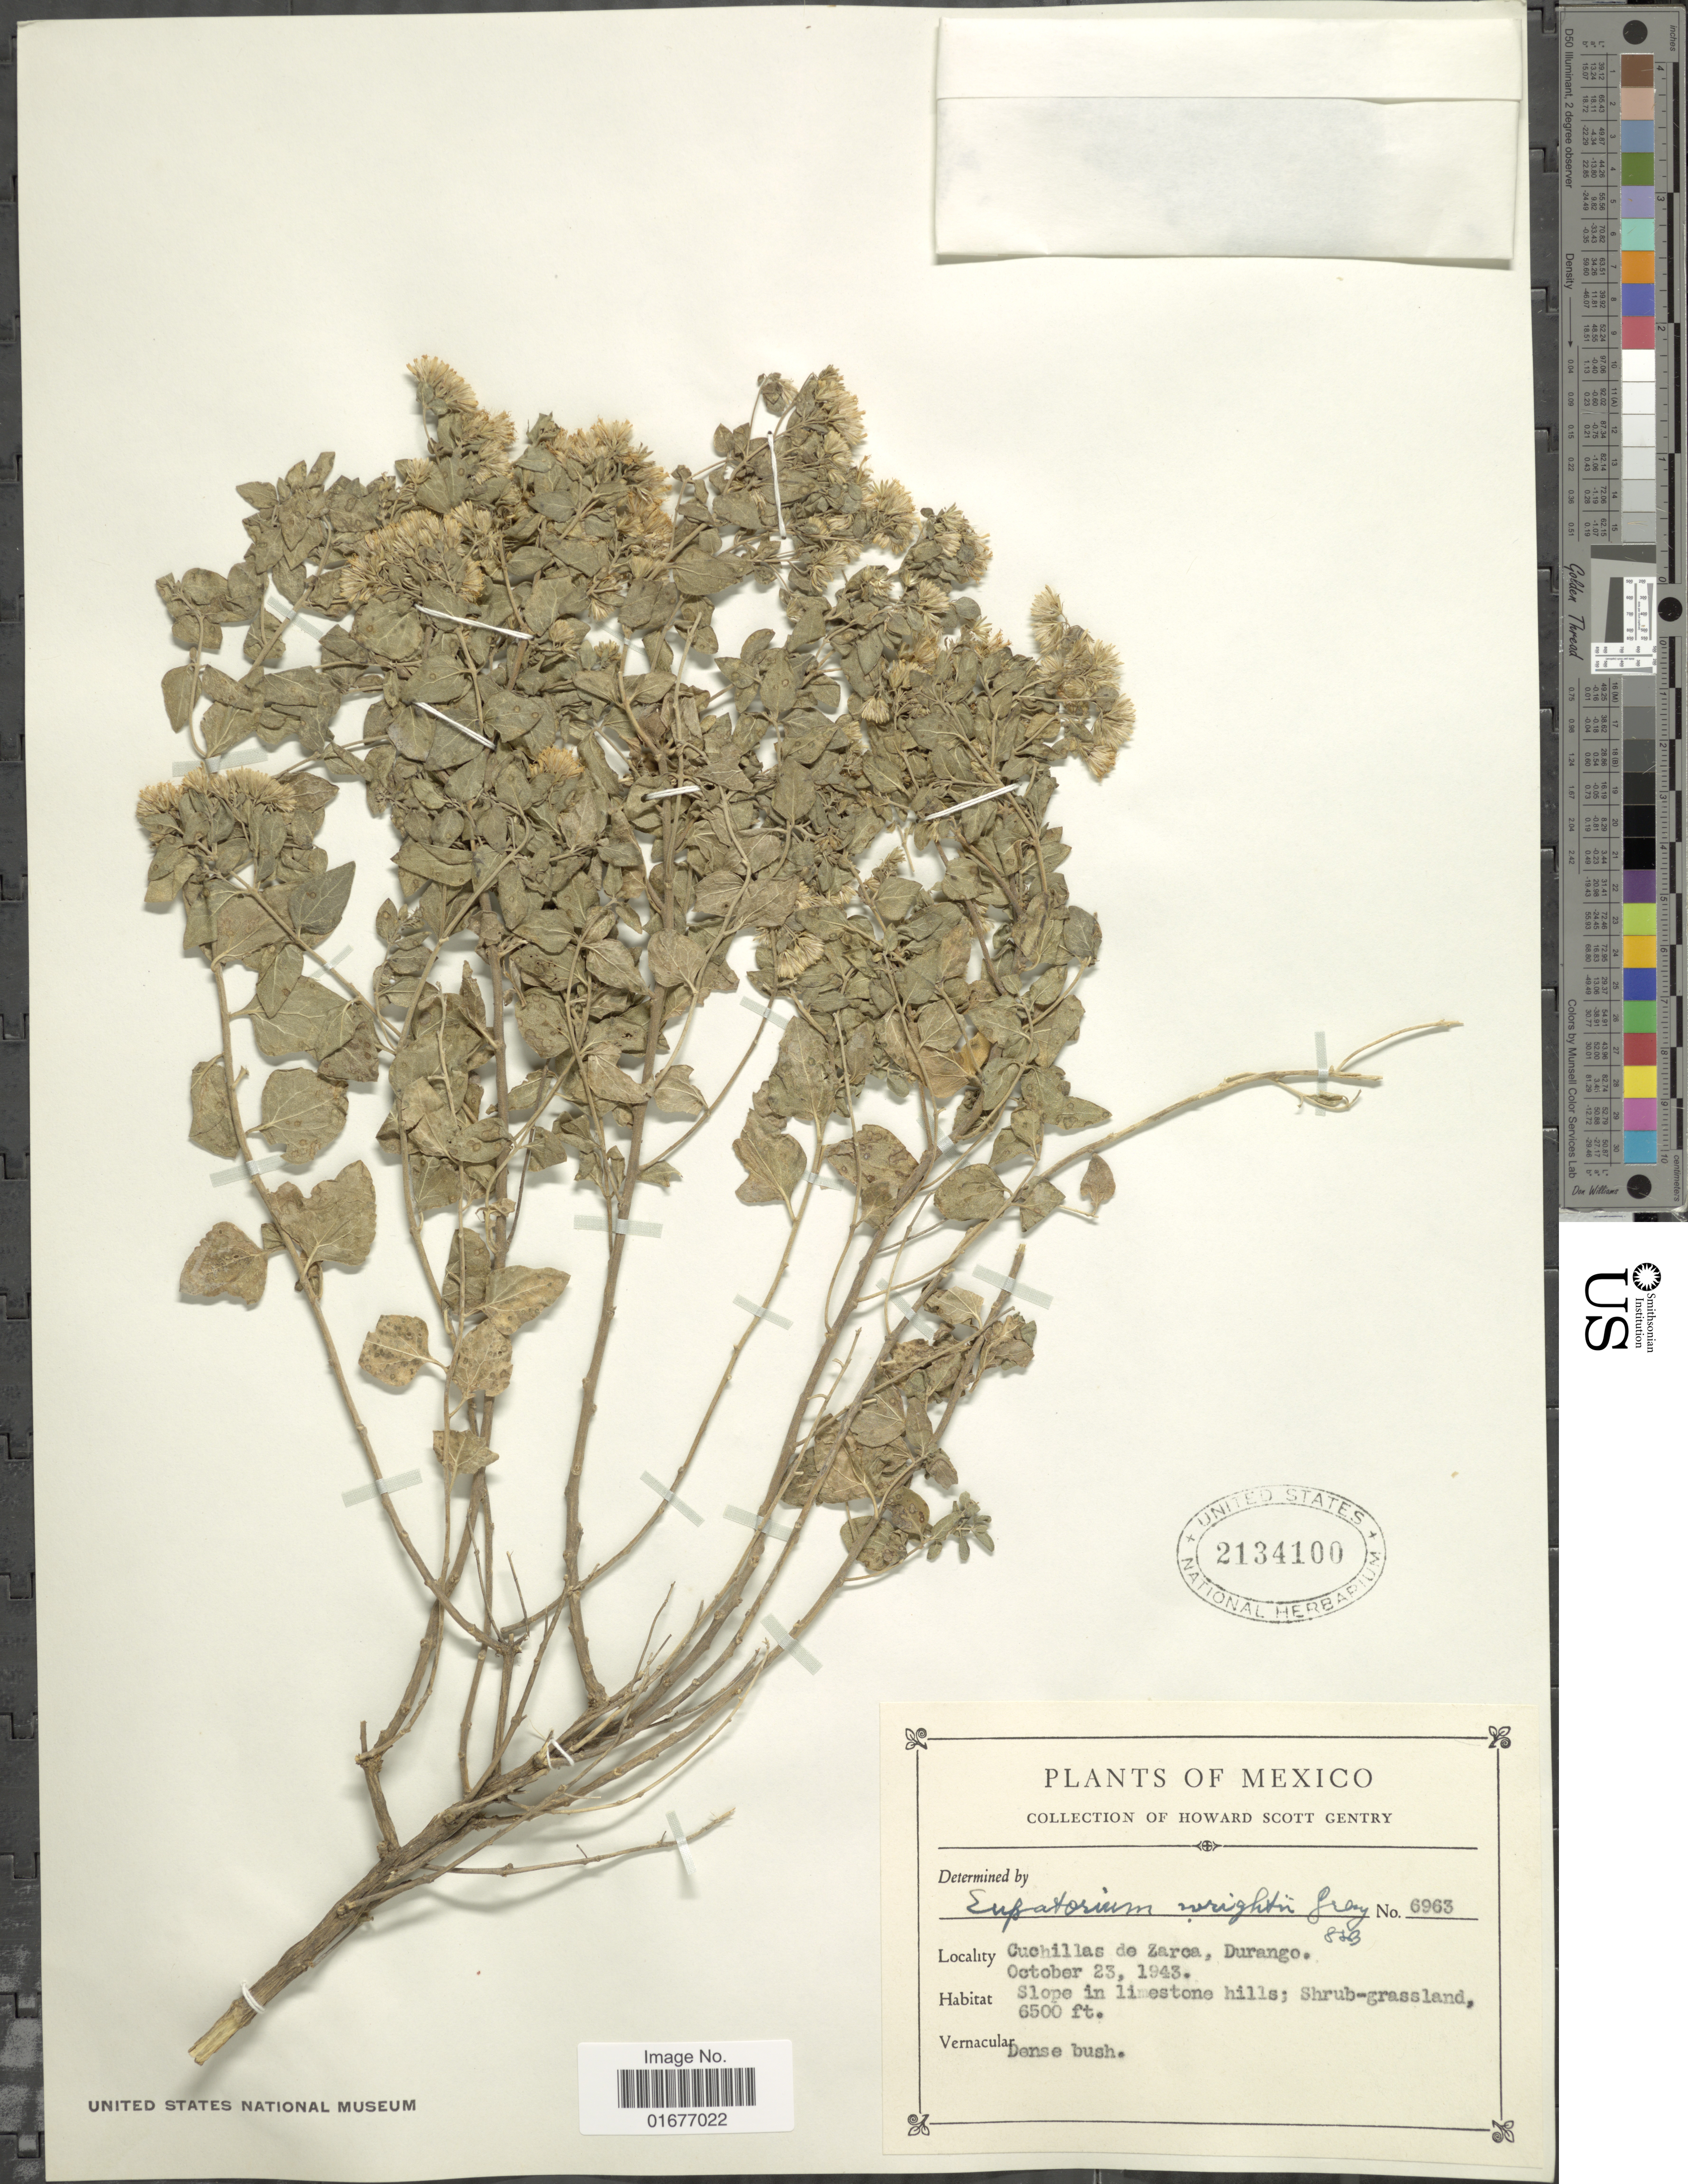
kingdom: Plantae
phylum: Tracheophyta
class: Magnoliopsida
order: Asterales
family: Asteraceae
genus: Ageratina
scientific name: Ageratina wrightii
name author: (A. Gray) R.M. King & H. Rob.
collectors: H. S. Gentry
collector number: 6963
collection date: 1943-10-23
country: Mexico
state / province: Durango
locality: Cuchillas de Zarca, Durango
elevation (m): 1981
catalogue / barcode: US 2134100